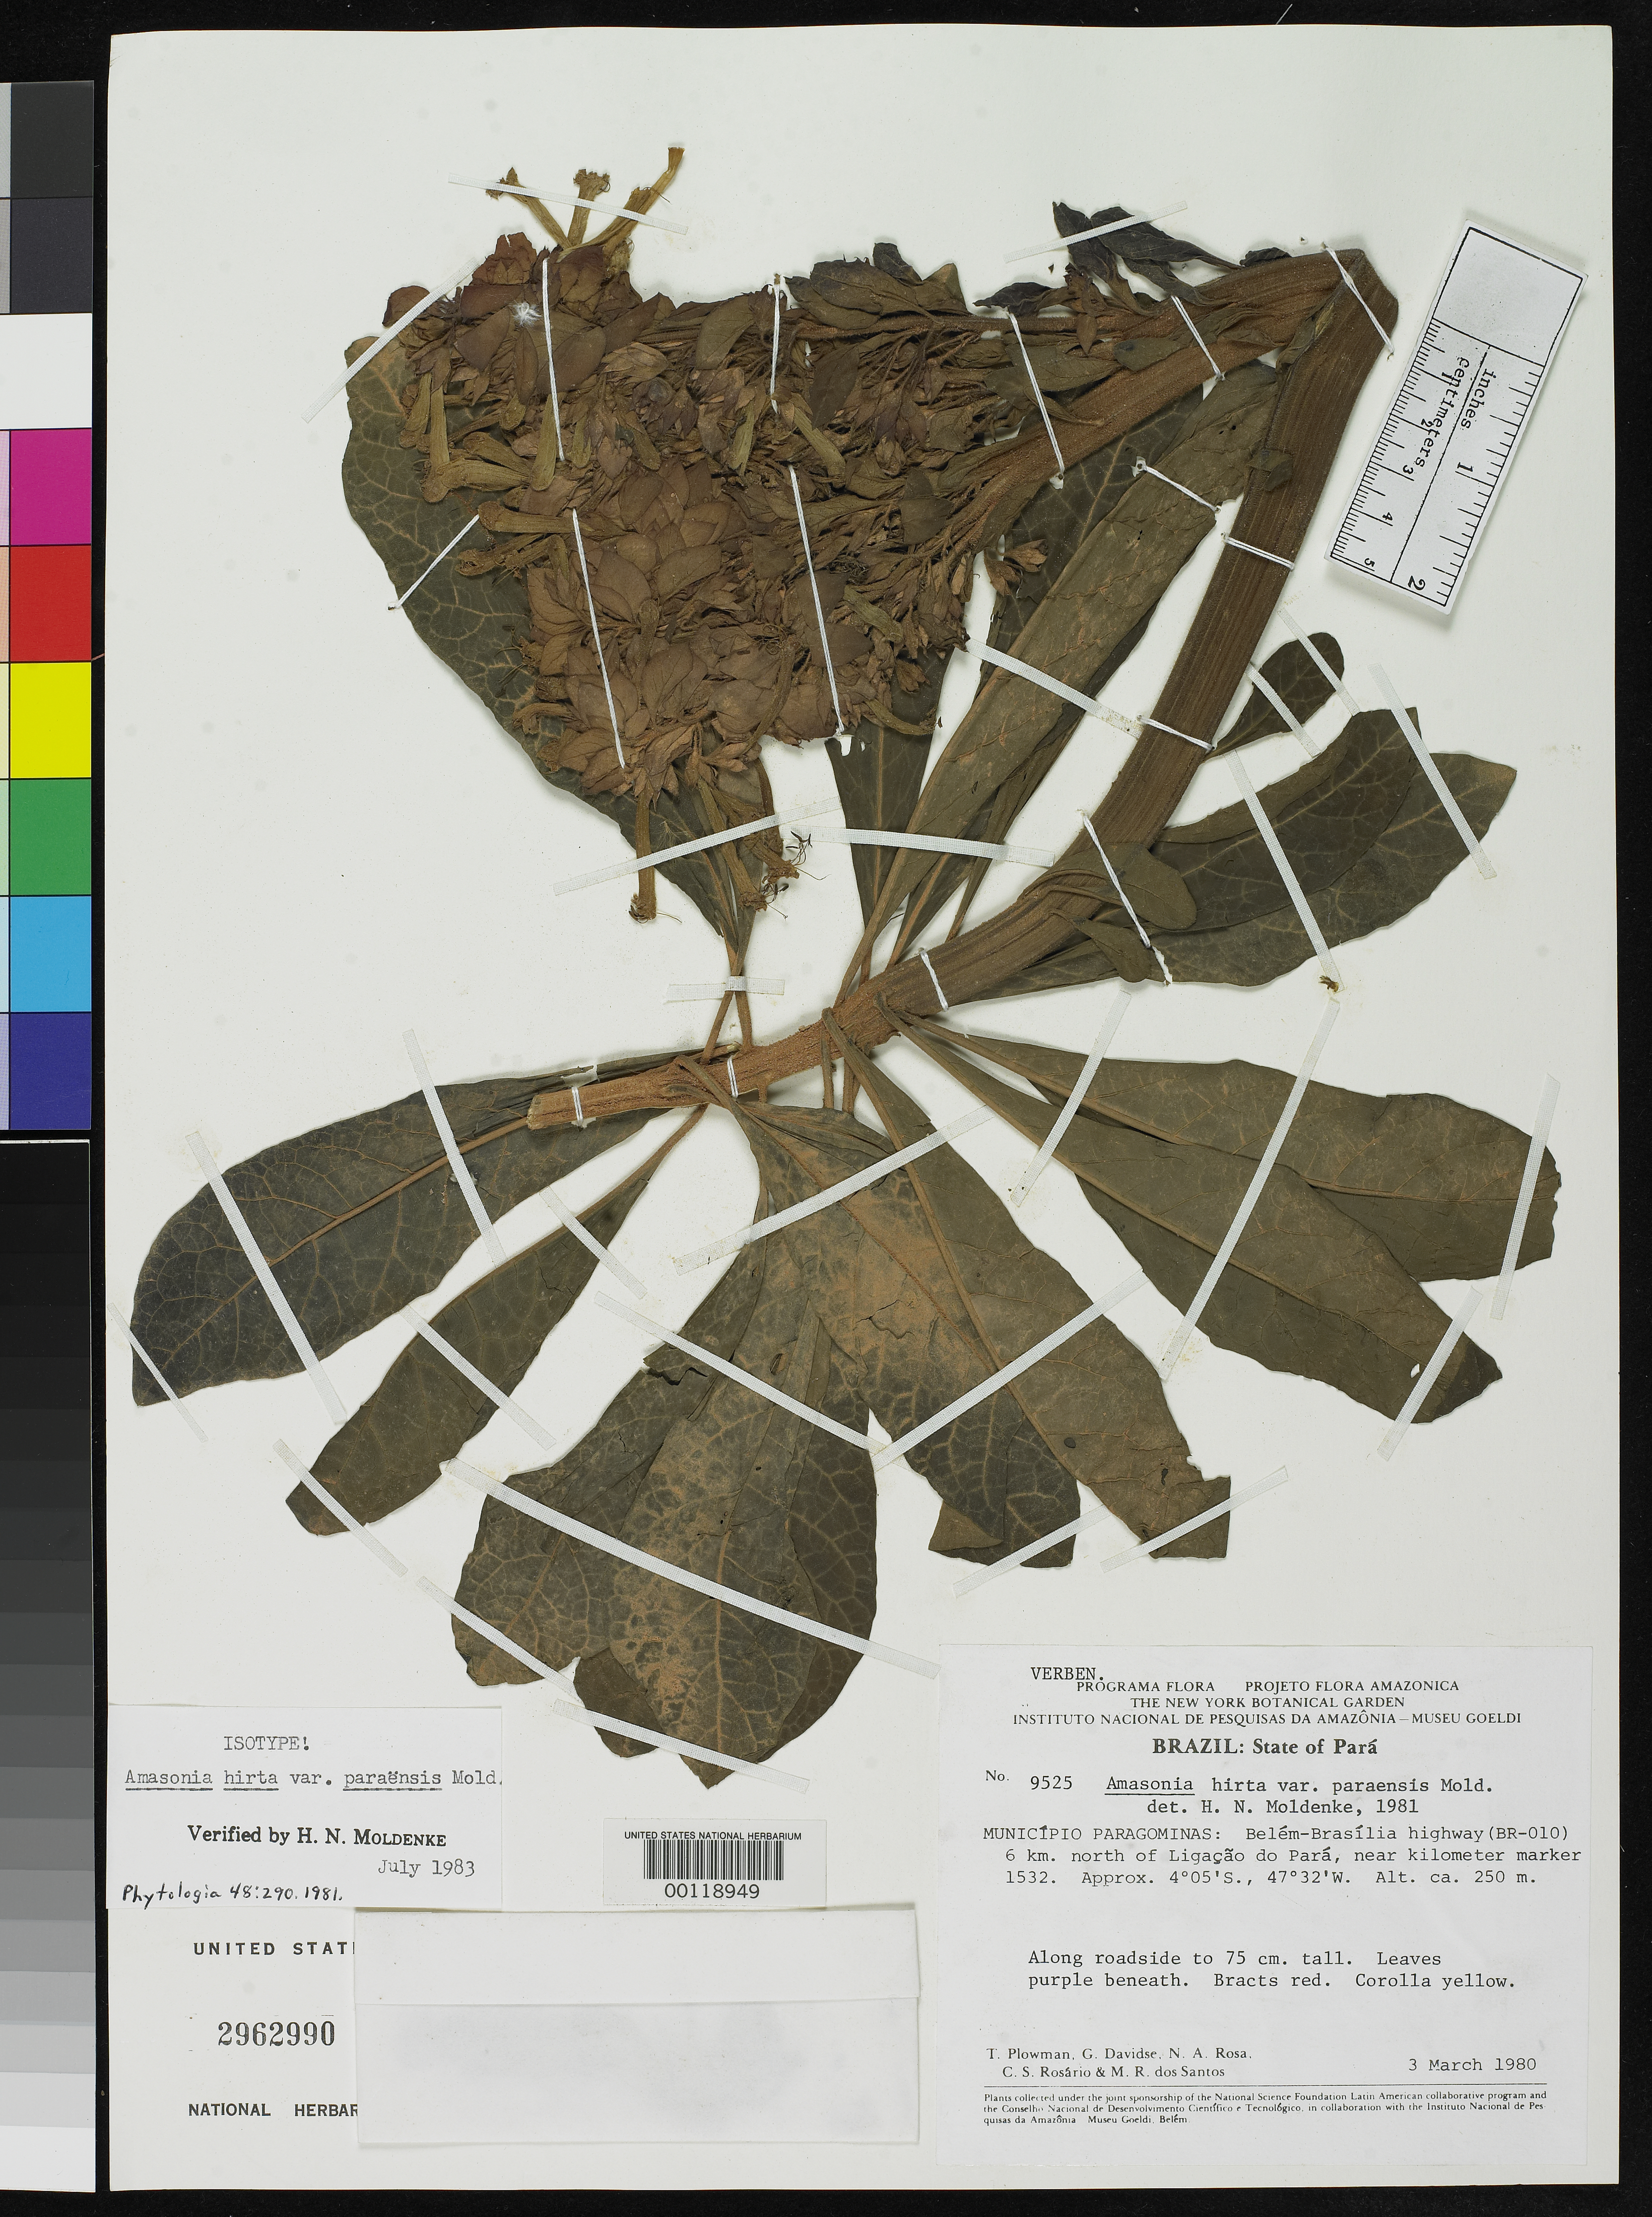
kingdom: Plantae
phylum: Tracheophyta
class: Magnoliopsida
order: Lamiales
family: Lamiaceae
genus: Amasonia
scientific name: Amasonia hirta var. paraensis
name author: Moldenke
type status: Isotype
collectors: T. Plowman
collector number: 9525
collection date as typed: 03 Mar 1980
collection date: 1980-03-03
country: Brazil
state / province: Pará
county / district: Paragominas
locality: Belem-Brasilia highway, N of Ligacao do Para.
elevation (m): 250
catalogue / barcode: US 2962990